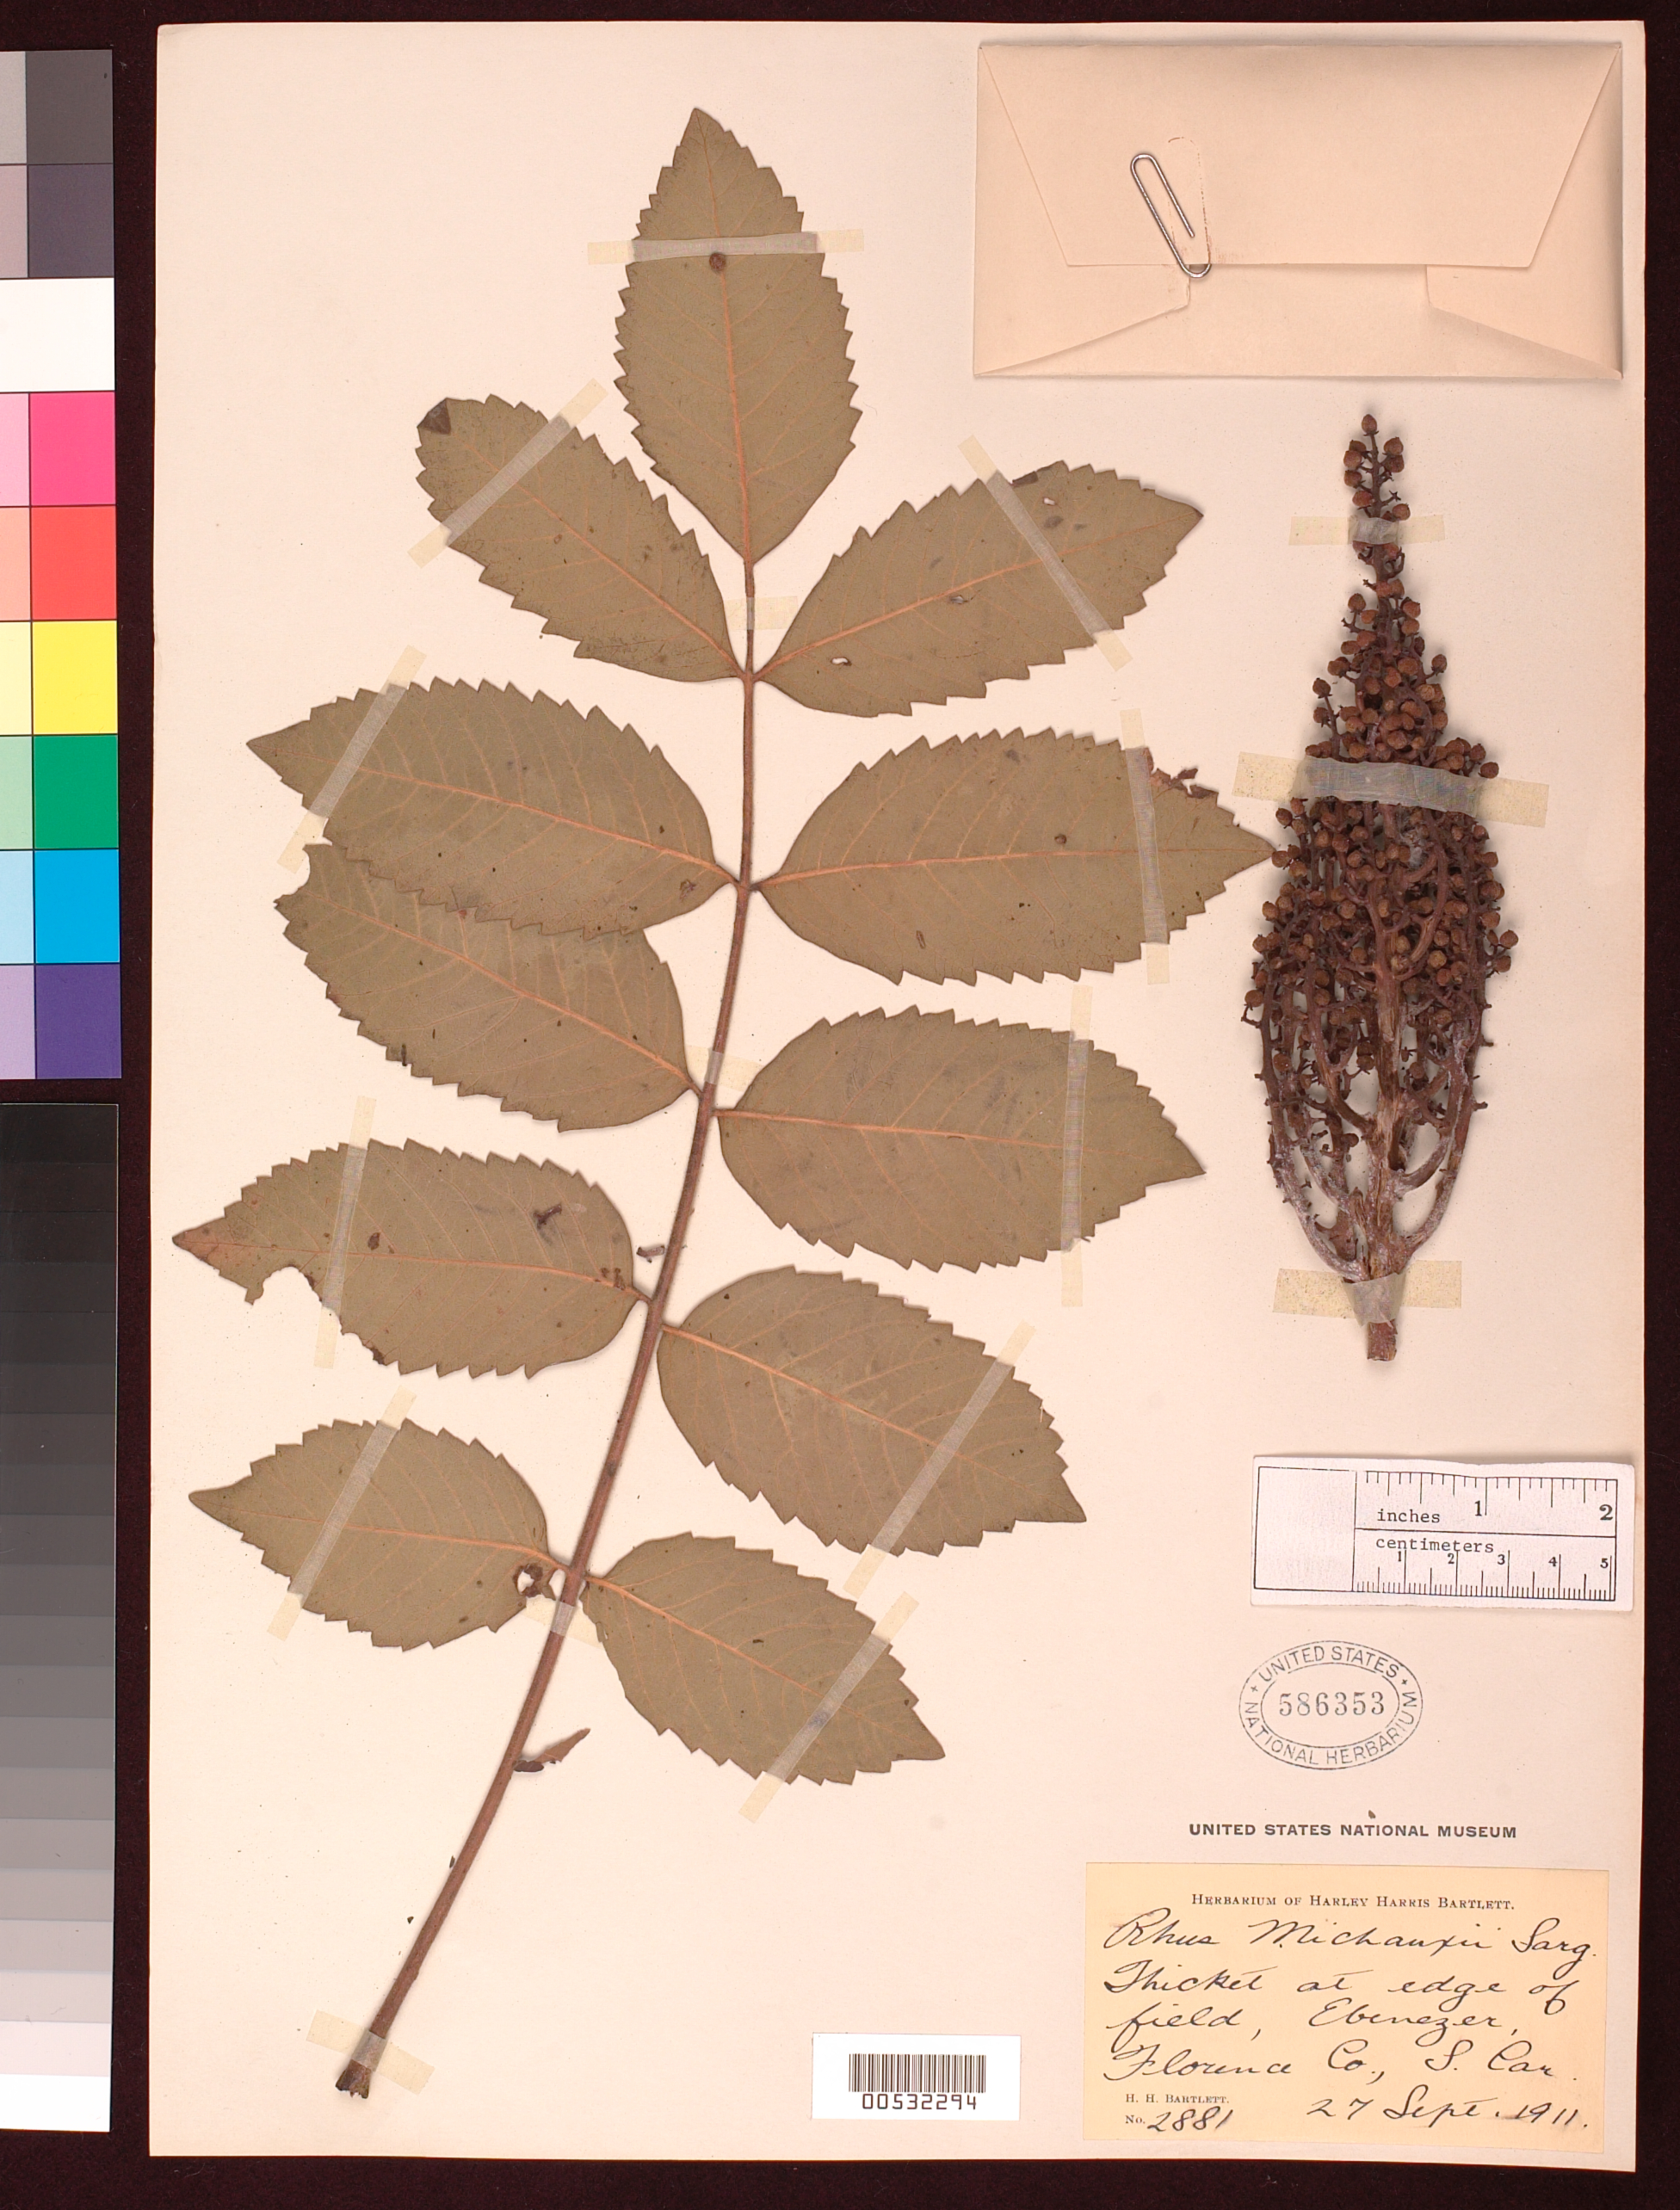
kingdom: Plantae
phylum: Tracheophyta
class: Magnoliopsida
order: Sapindales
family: Anacardiaceae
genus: Rhus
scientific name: Rhus michauxii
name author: Sarg.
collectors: H. H. Bartlett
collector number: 2881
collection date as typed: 27 Sep 1911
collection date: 1911-09-27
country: United States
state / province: South Carolina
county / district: Florence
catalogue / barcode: US 586353